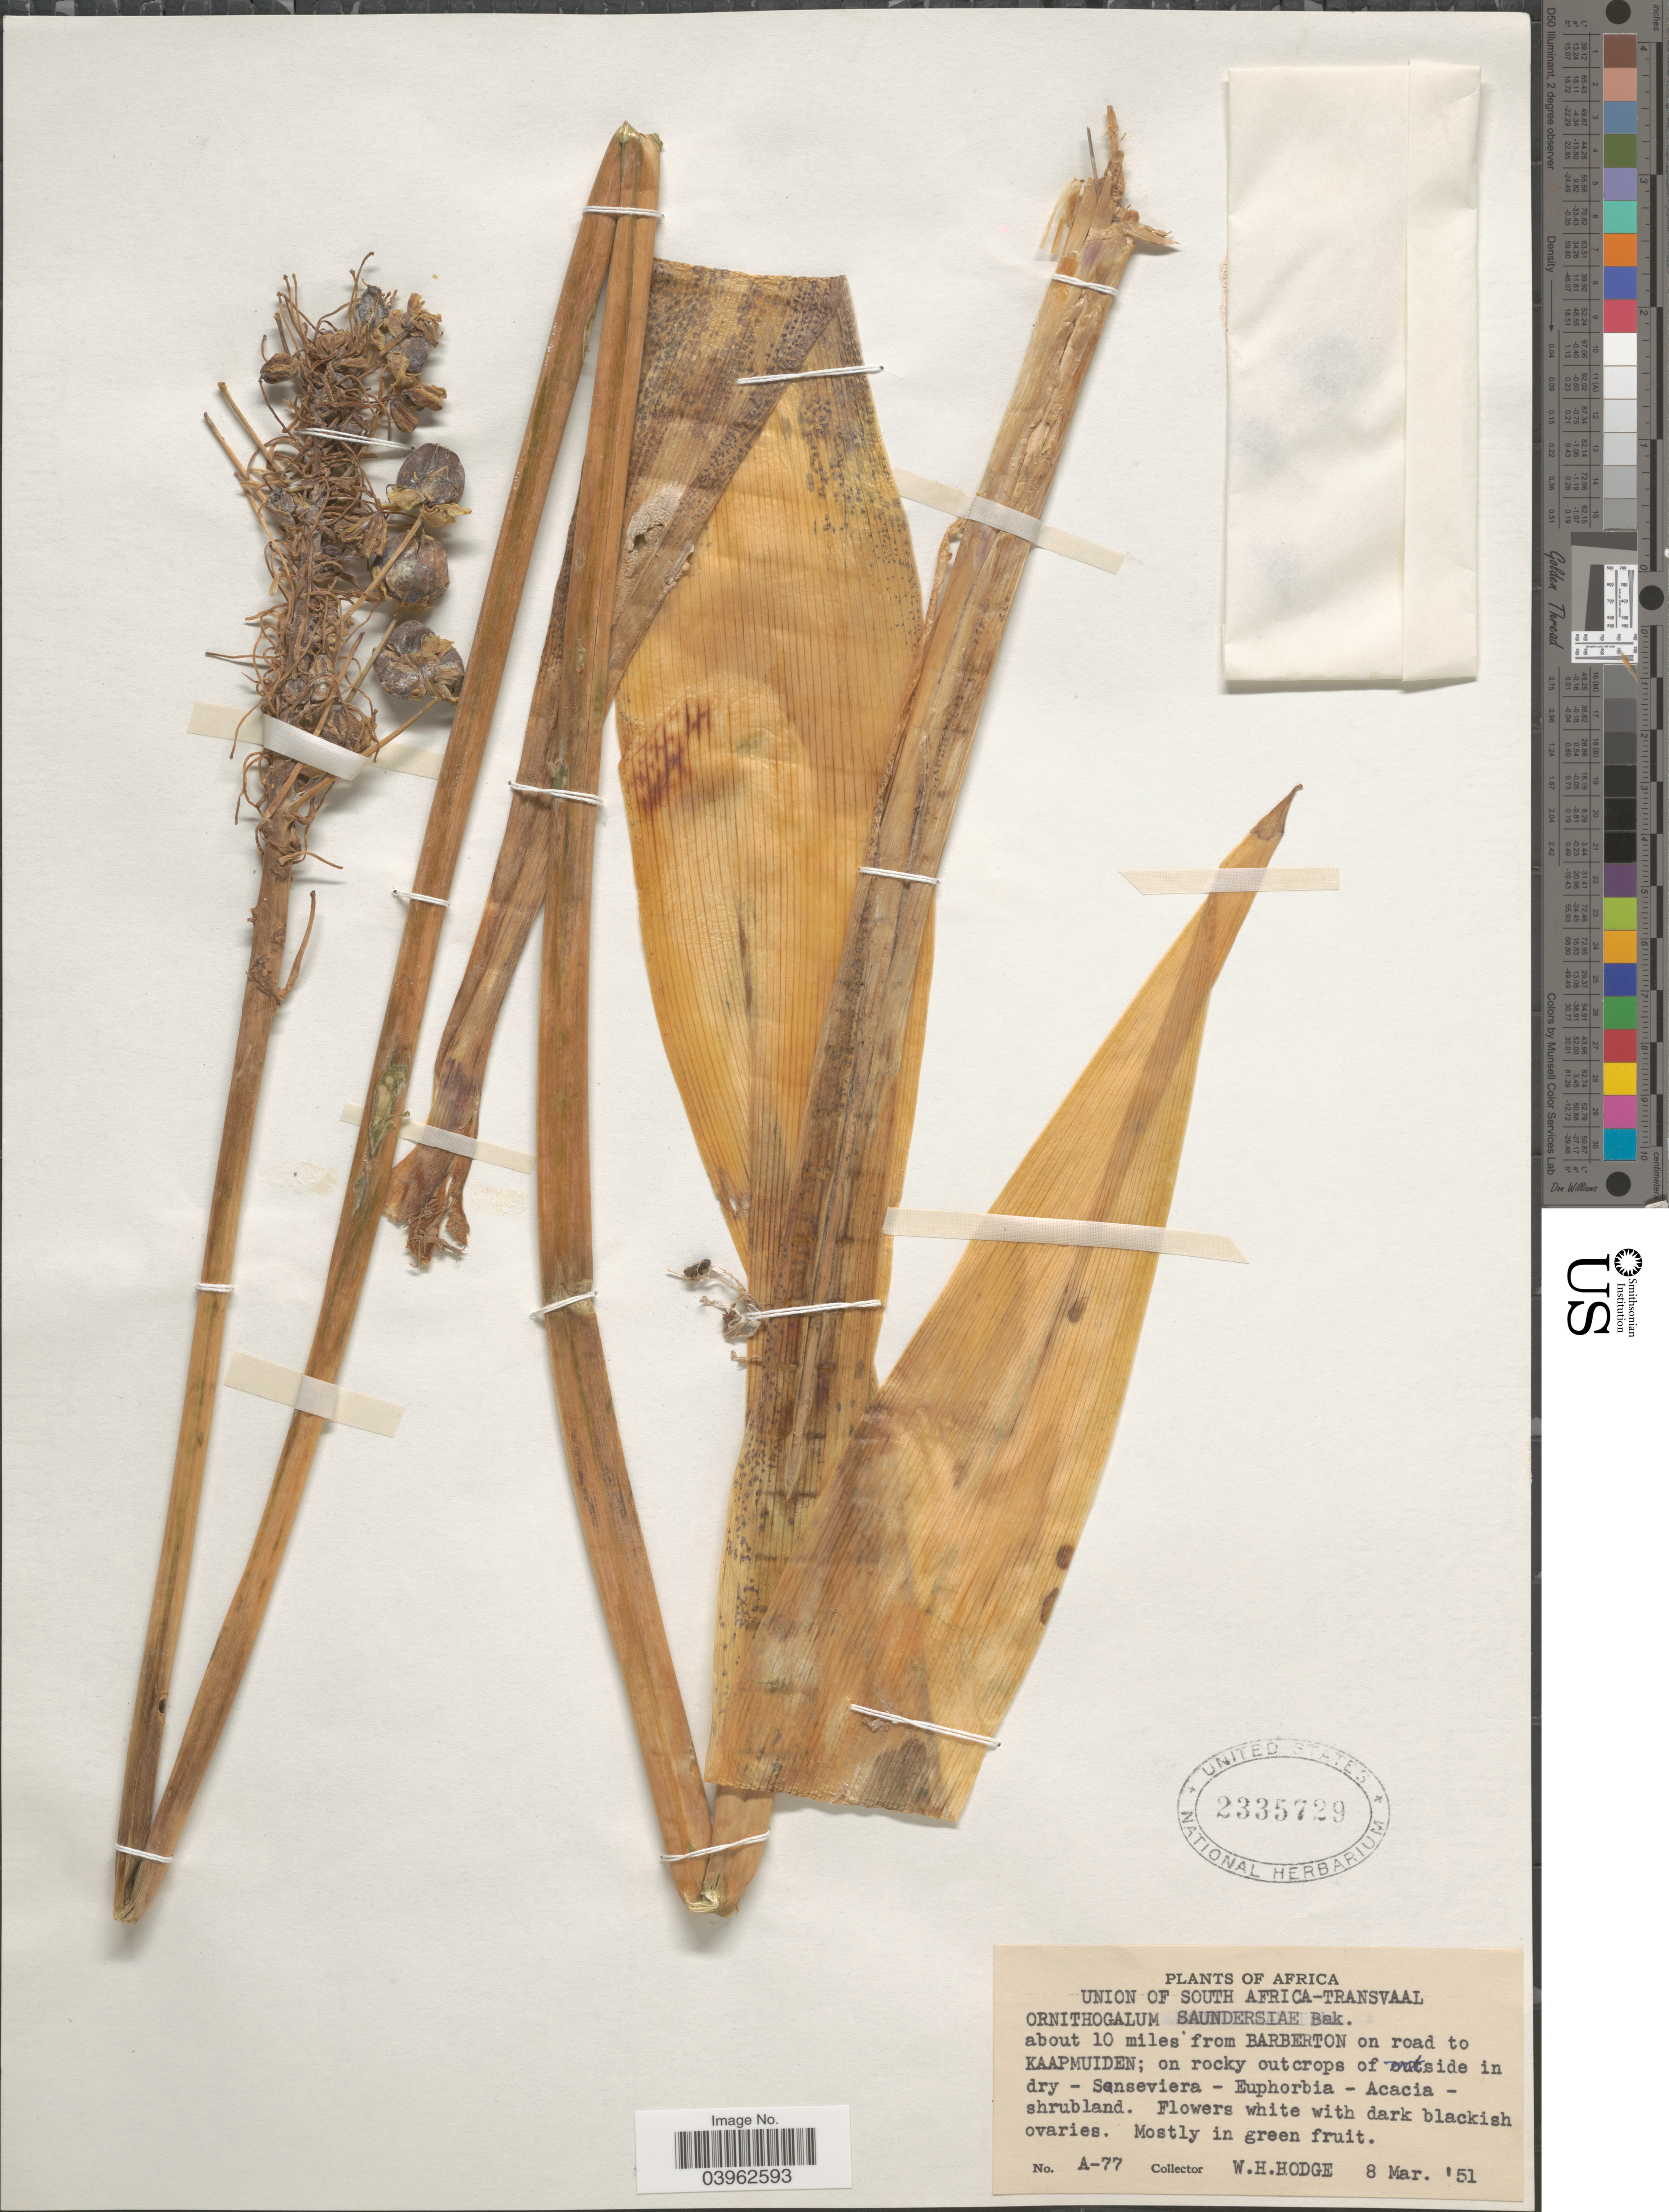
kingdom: Plantae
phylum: Tracheophyta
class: Liliopsida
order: Asparagales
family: Asparagaceae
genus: Ornithogalum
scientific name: Ornithogalum saundersiae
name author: Baker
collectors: W. Hodge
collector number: A-77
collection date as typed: Transcribed d/m/y: 8/3/51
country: South Africa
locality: Union of South Africa-Transvaal. About 10 miles from Barberton on road to Kaapmuiden.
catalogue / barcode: US 2335729